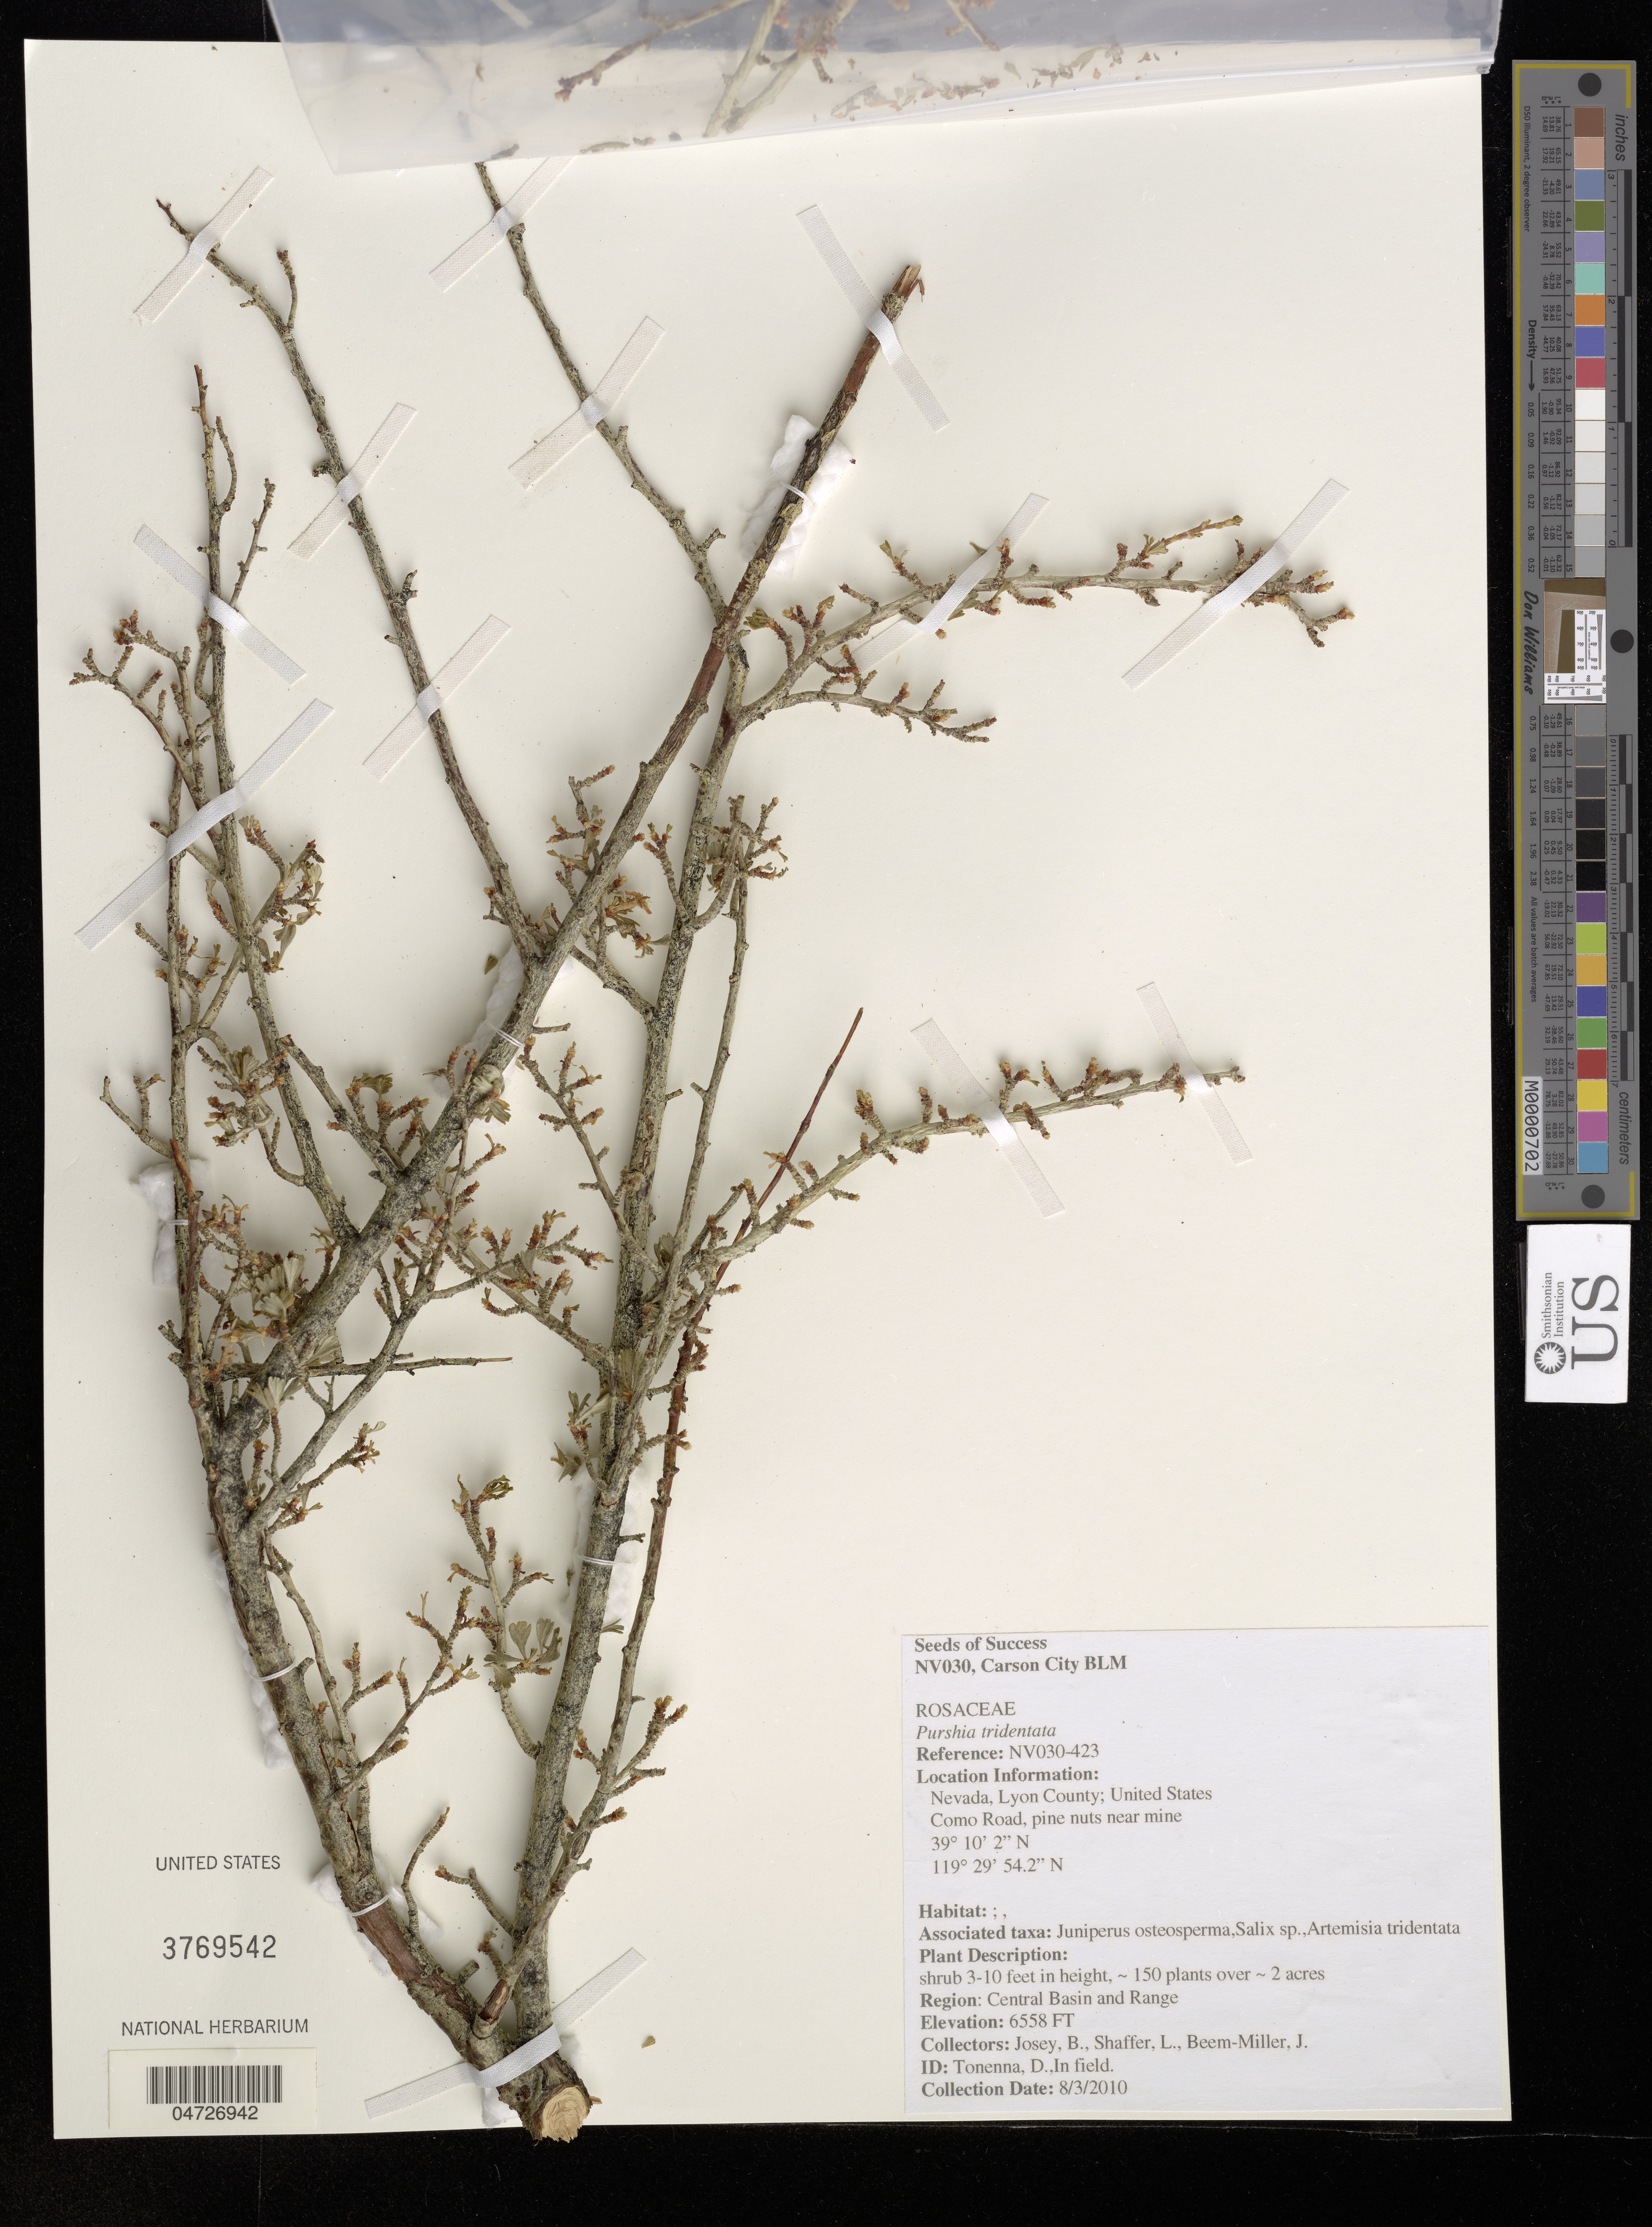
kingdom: Plantae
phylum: Tracheophyta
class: Magnoliopsida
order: Rosales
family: Rosaceae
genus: Purshia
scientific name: Purshia tridentata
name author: (Pursh) DC.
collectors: B. Josey, L. Shaffer & J. Beem-Miller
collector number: NV030-423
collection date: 2010-03-08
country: United States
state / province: Nevada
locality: Lyon County. Como Road, pine nuts near mine.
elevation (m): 1999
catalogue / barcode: US 3769542